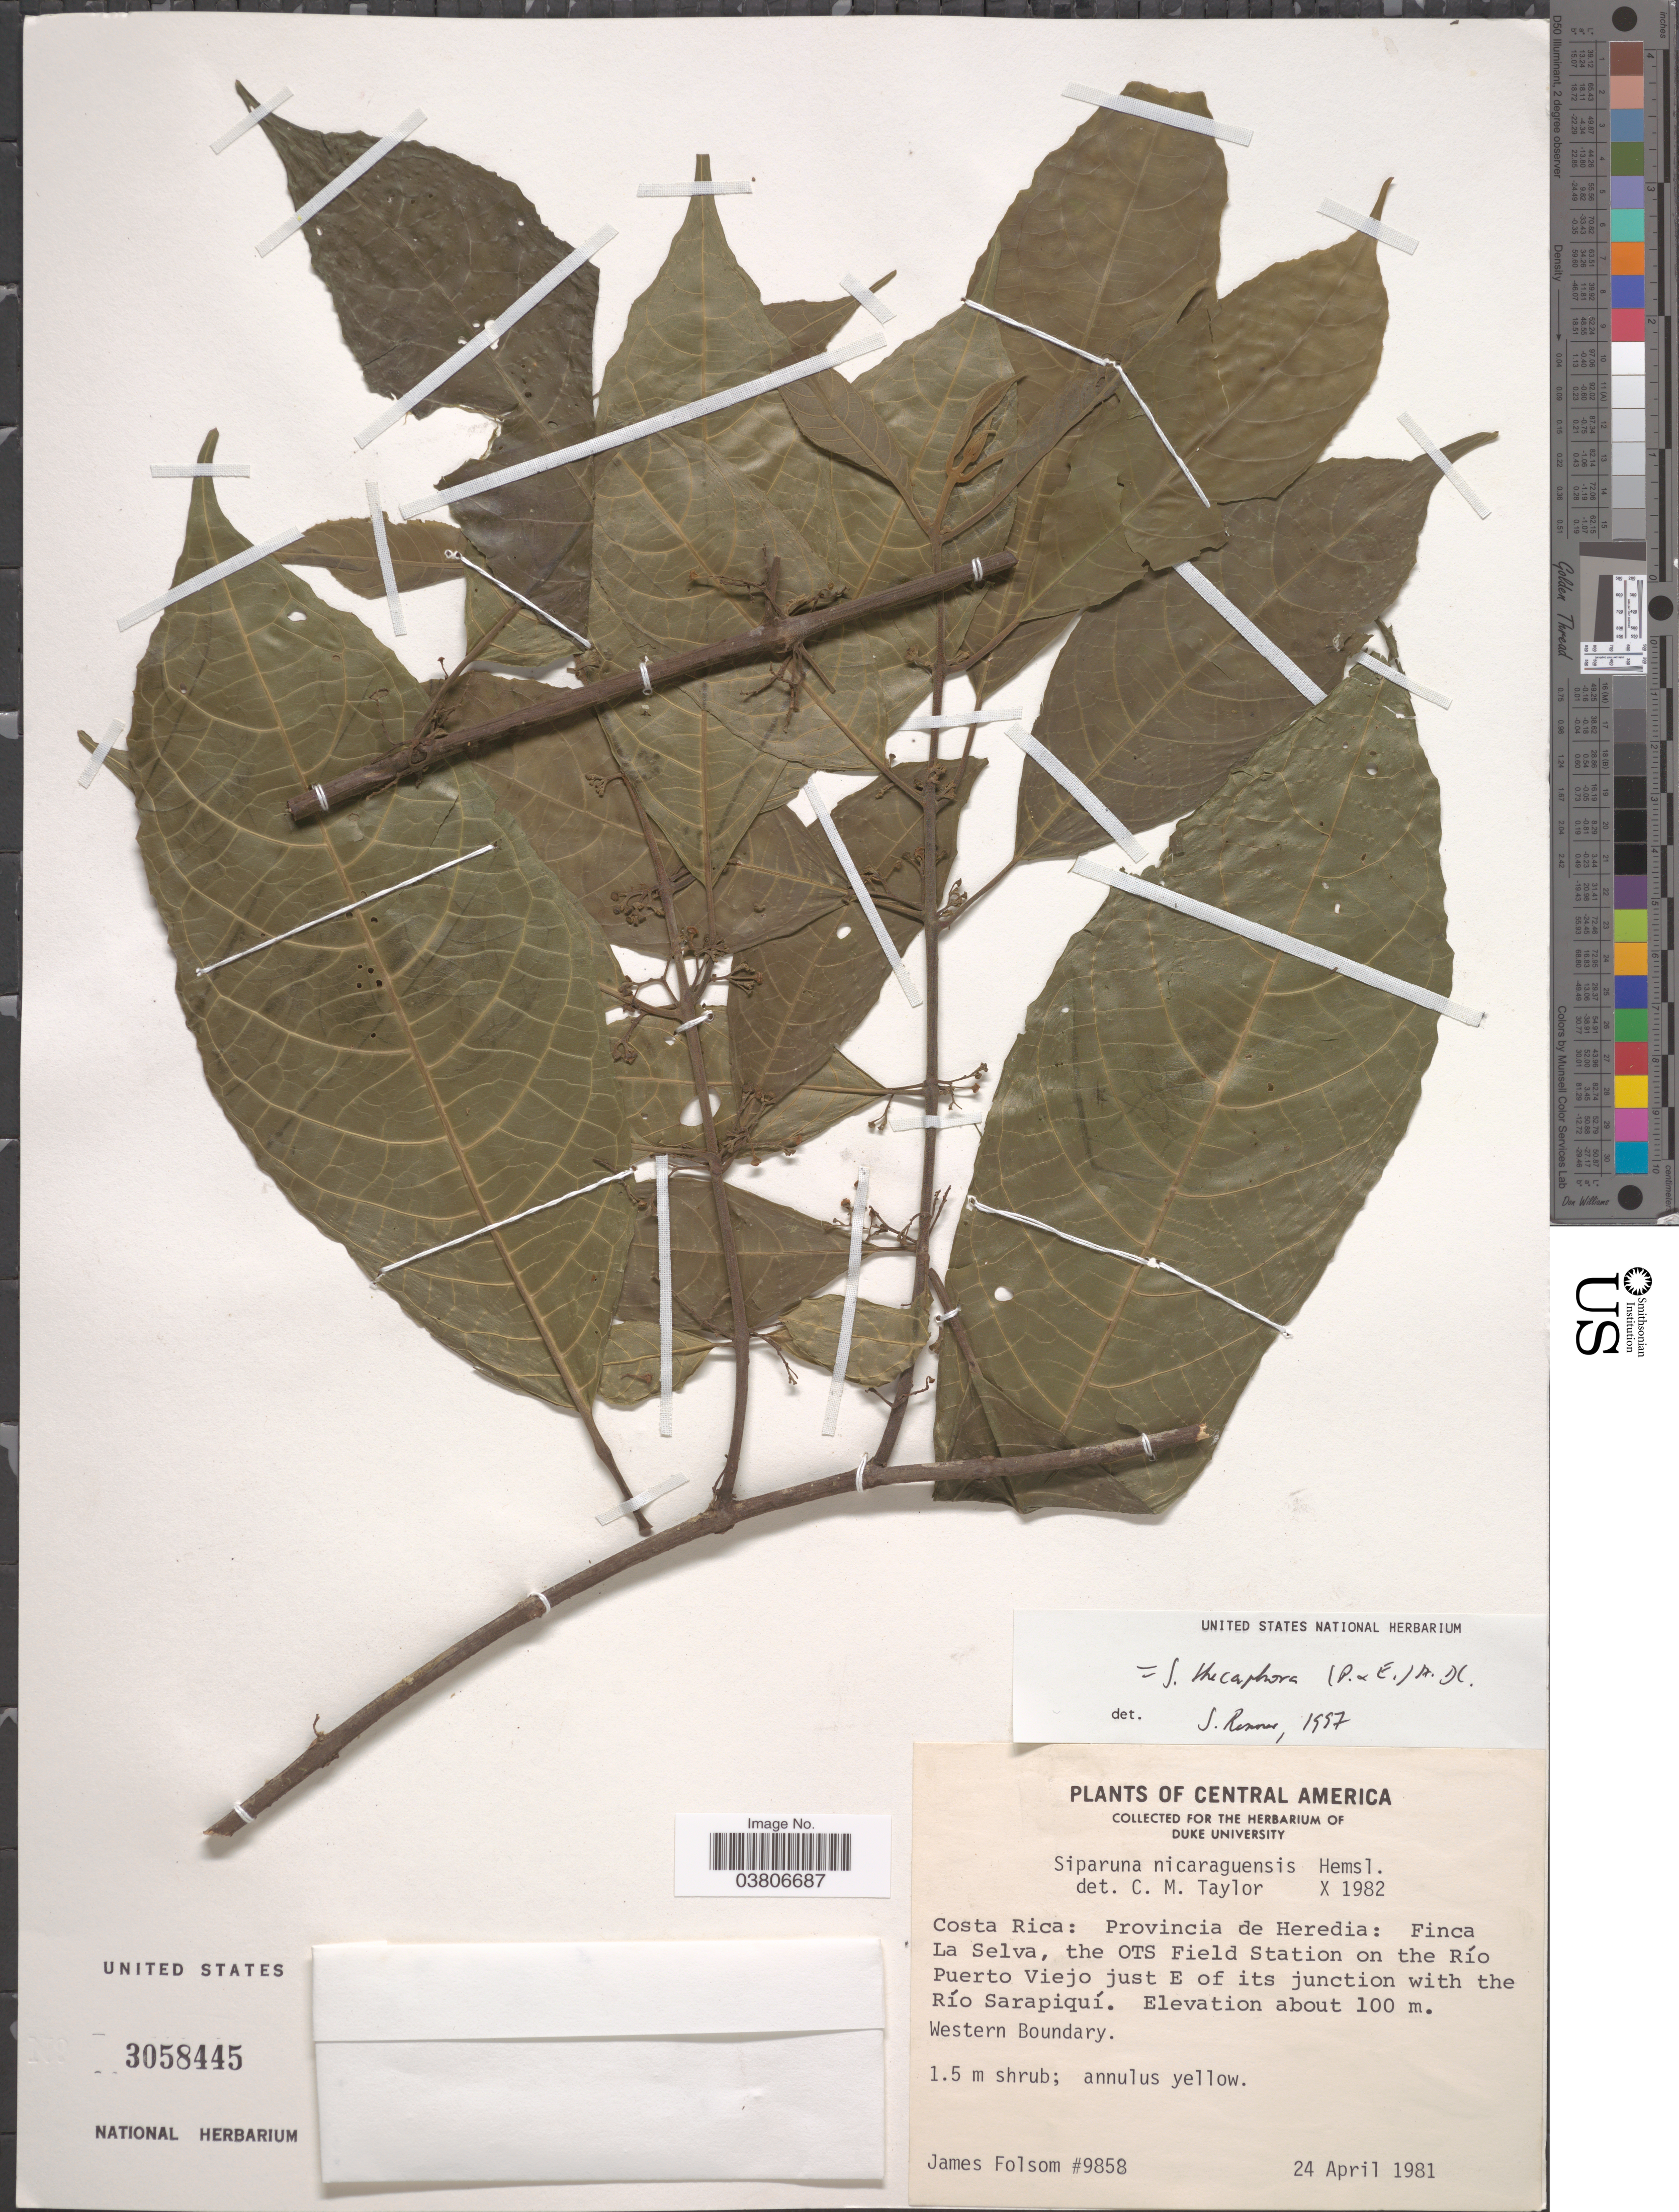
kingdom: Plantae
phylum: Tracheophyta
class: Magnoliopsida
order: Laurales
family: Siparunaceae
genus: Siparuna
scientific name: Siparuna thecaphora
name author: (Poepp. & Endl.) A. DC.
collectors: J. P. Folsom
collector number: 9858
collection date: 1984-04-24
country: Costa Rica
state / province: Heredia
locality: Central America. Finca La Selva, the OTS Field Station on the Río Puerto Viejo just E of its junction with the Río Sarapiquí. Western Boundary.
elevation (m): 100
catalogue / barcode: US 3058445